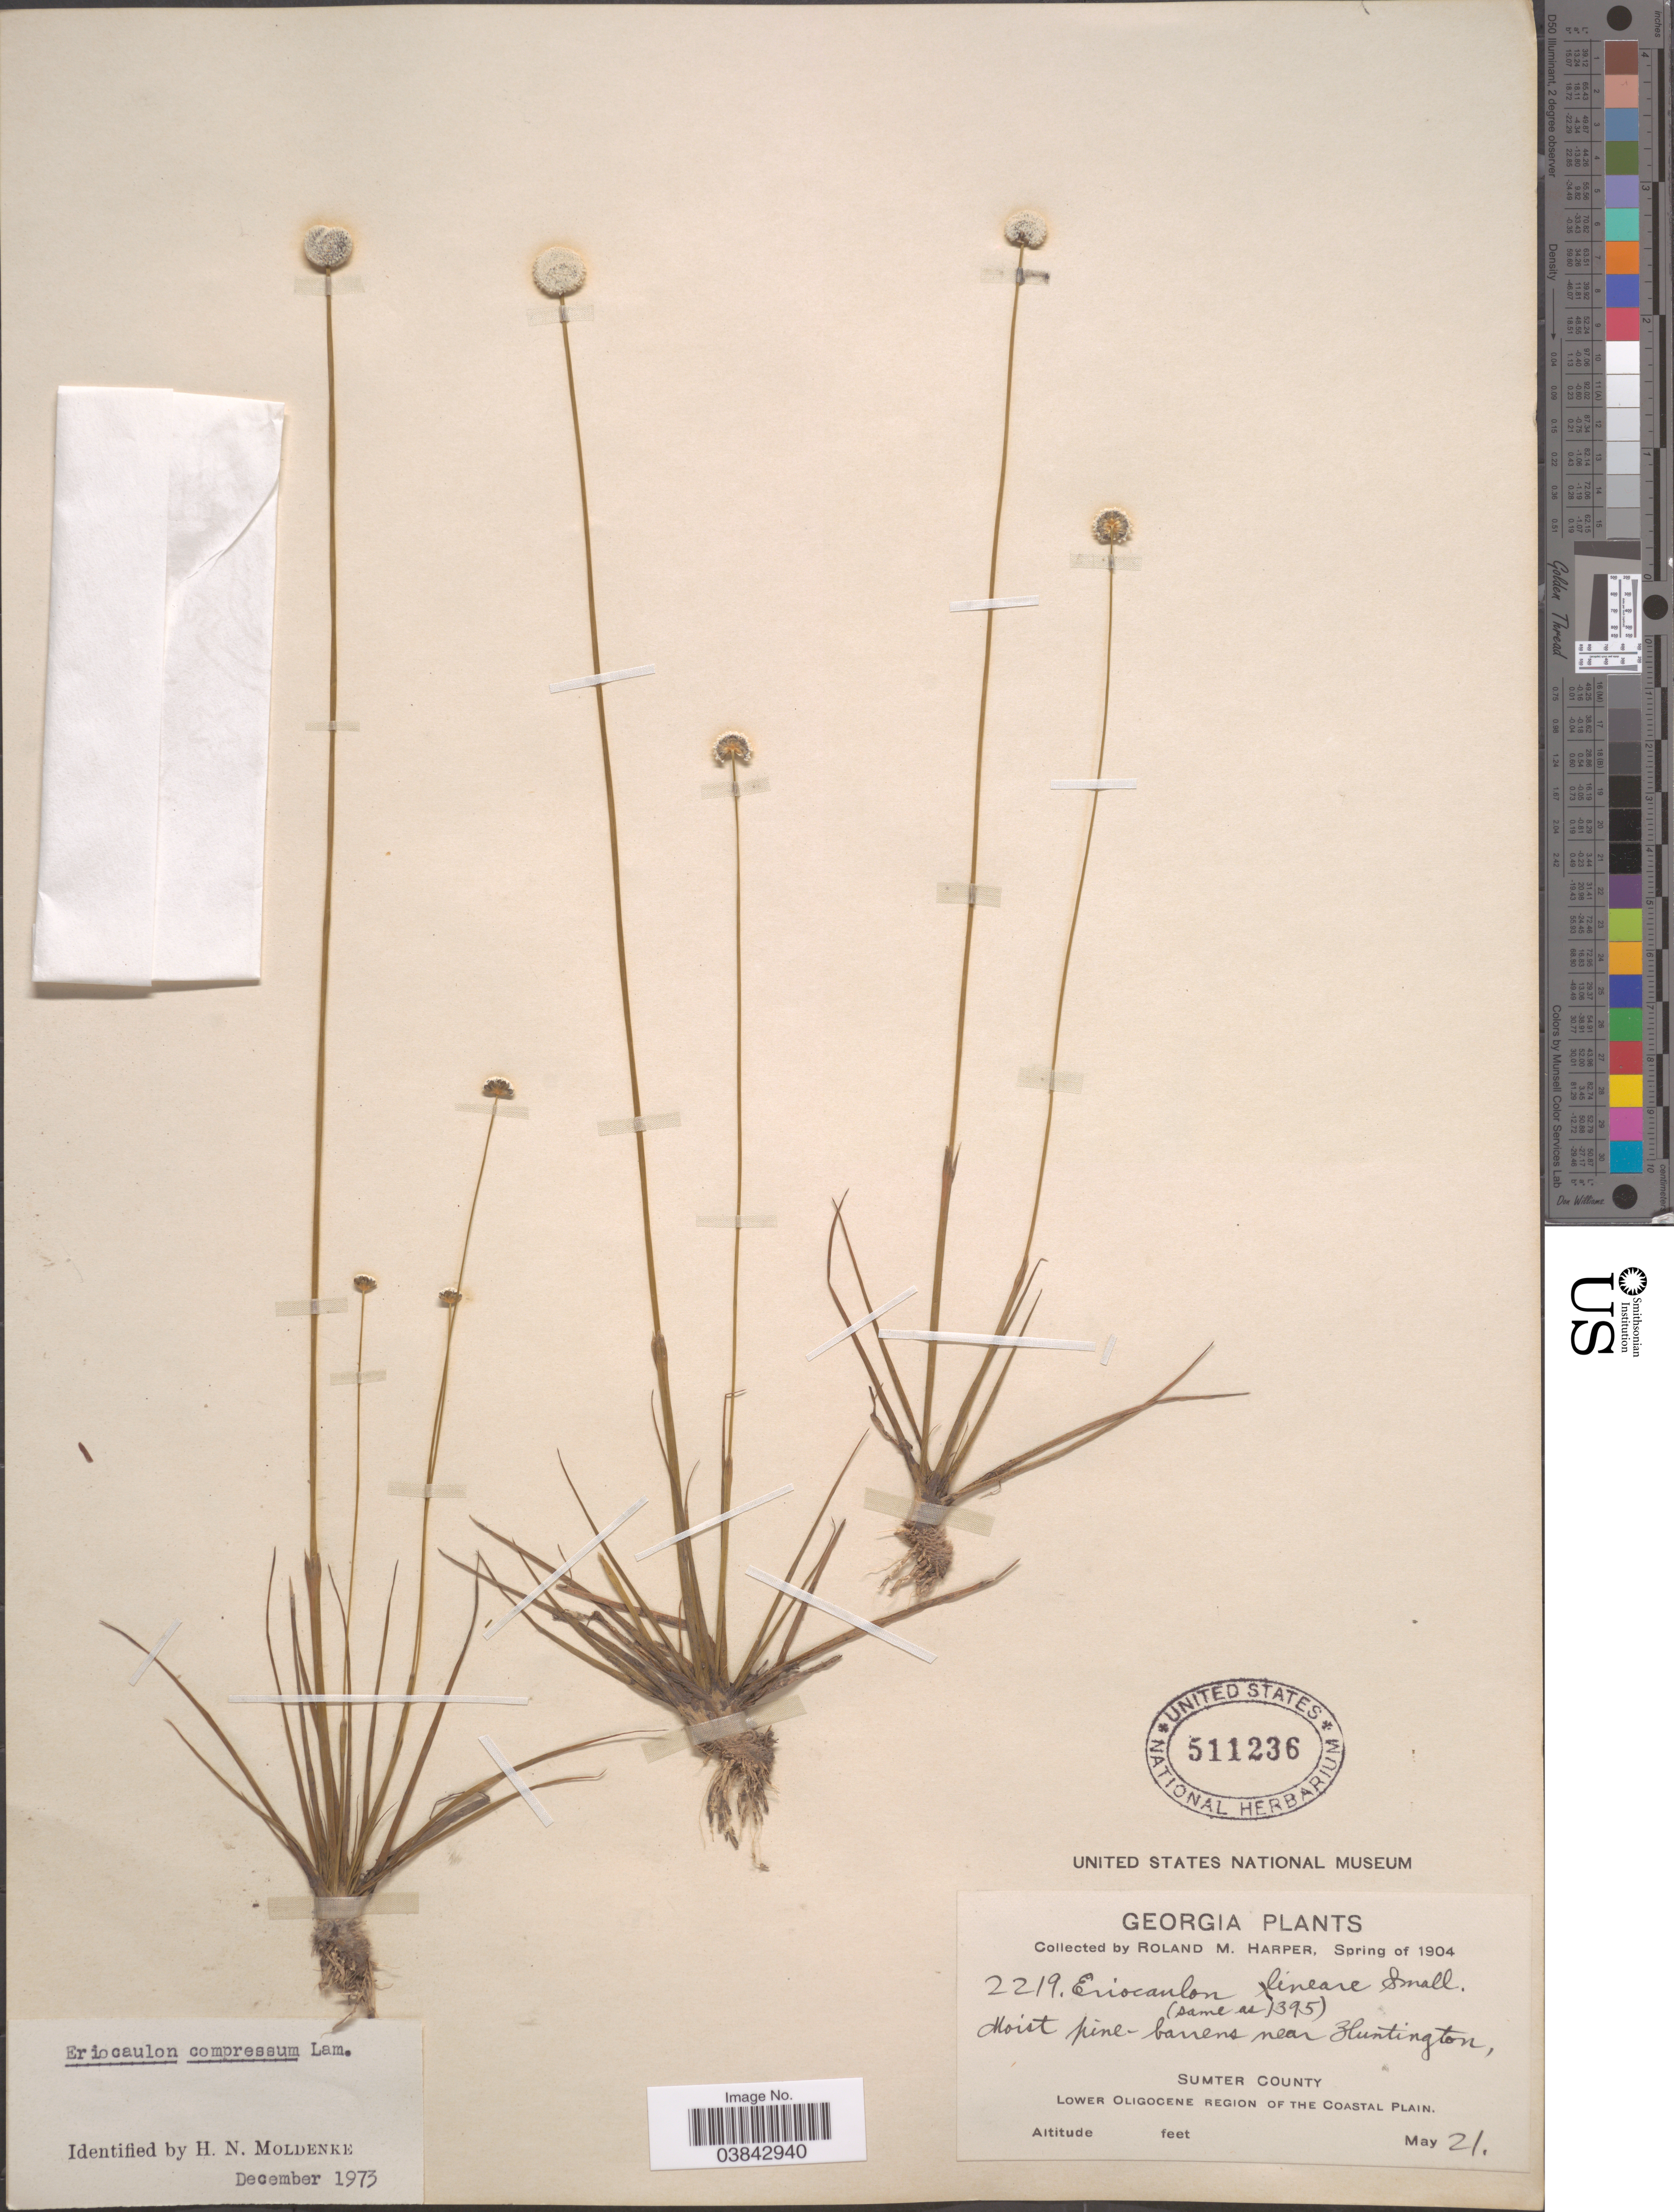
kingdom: Plantae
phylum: Tracheophyta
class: Liliopsida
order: Poales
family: Eriocaulaceae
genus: Eriocaulon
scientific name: Eriocaulon compressum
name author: Lam.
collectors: R. M. Harper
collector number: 2219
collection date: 1904-05-21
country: United States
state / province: Georgia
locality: Near Huntington, Sumter County. Lower Oligocene Region of the Coastal Plain.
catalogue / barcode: US 511236